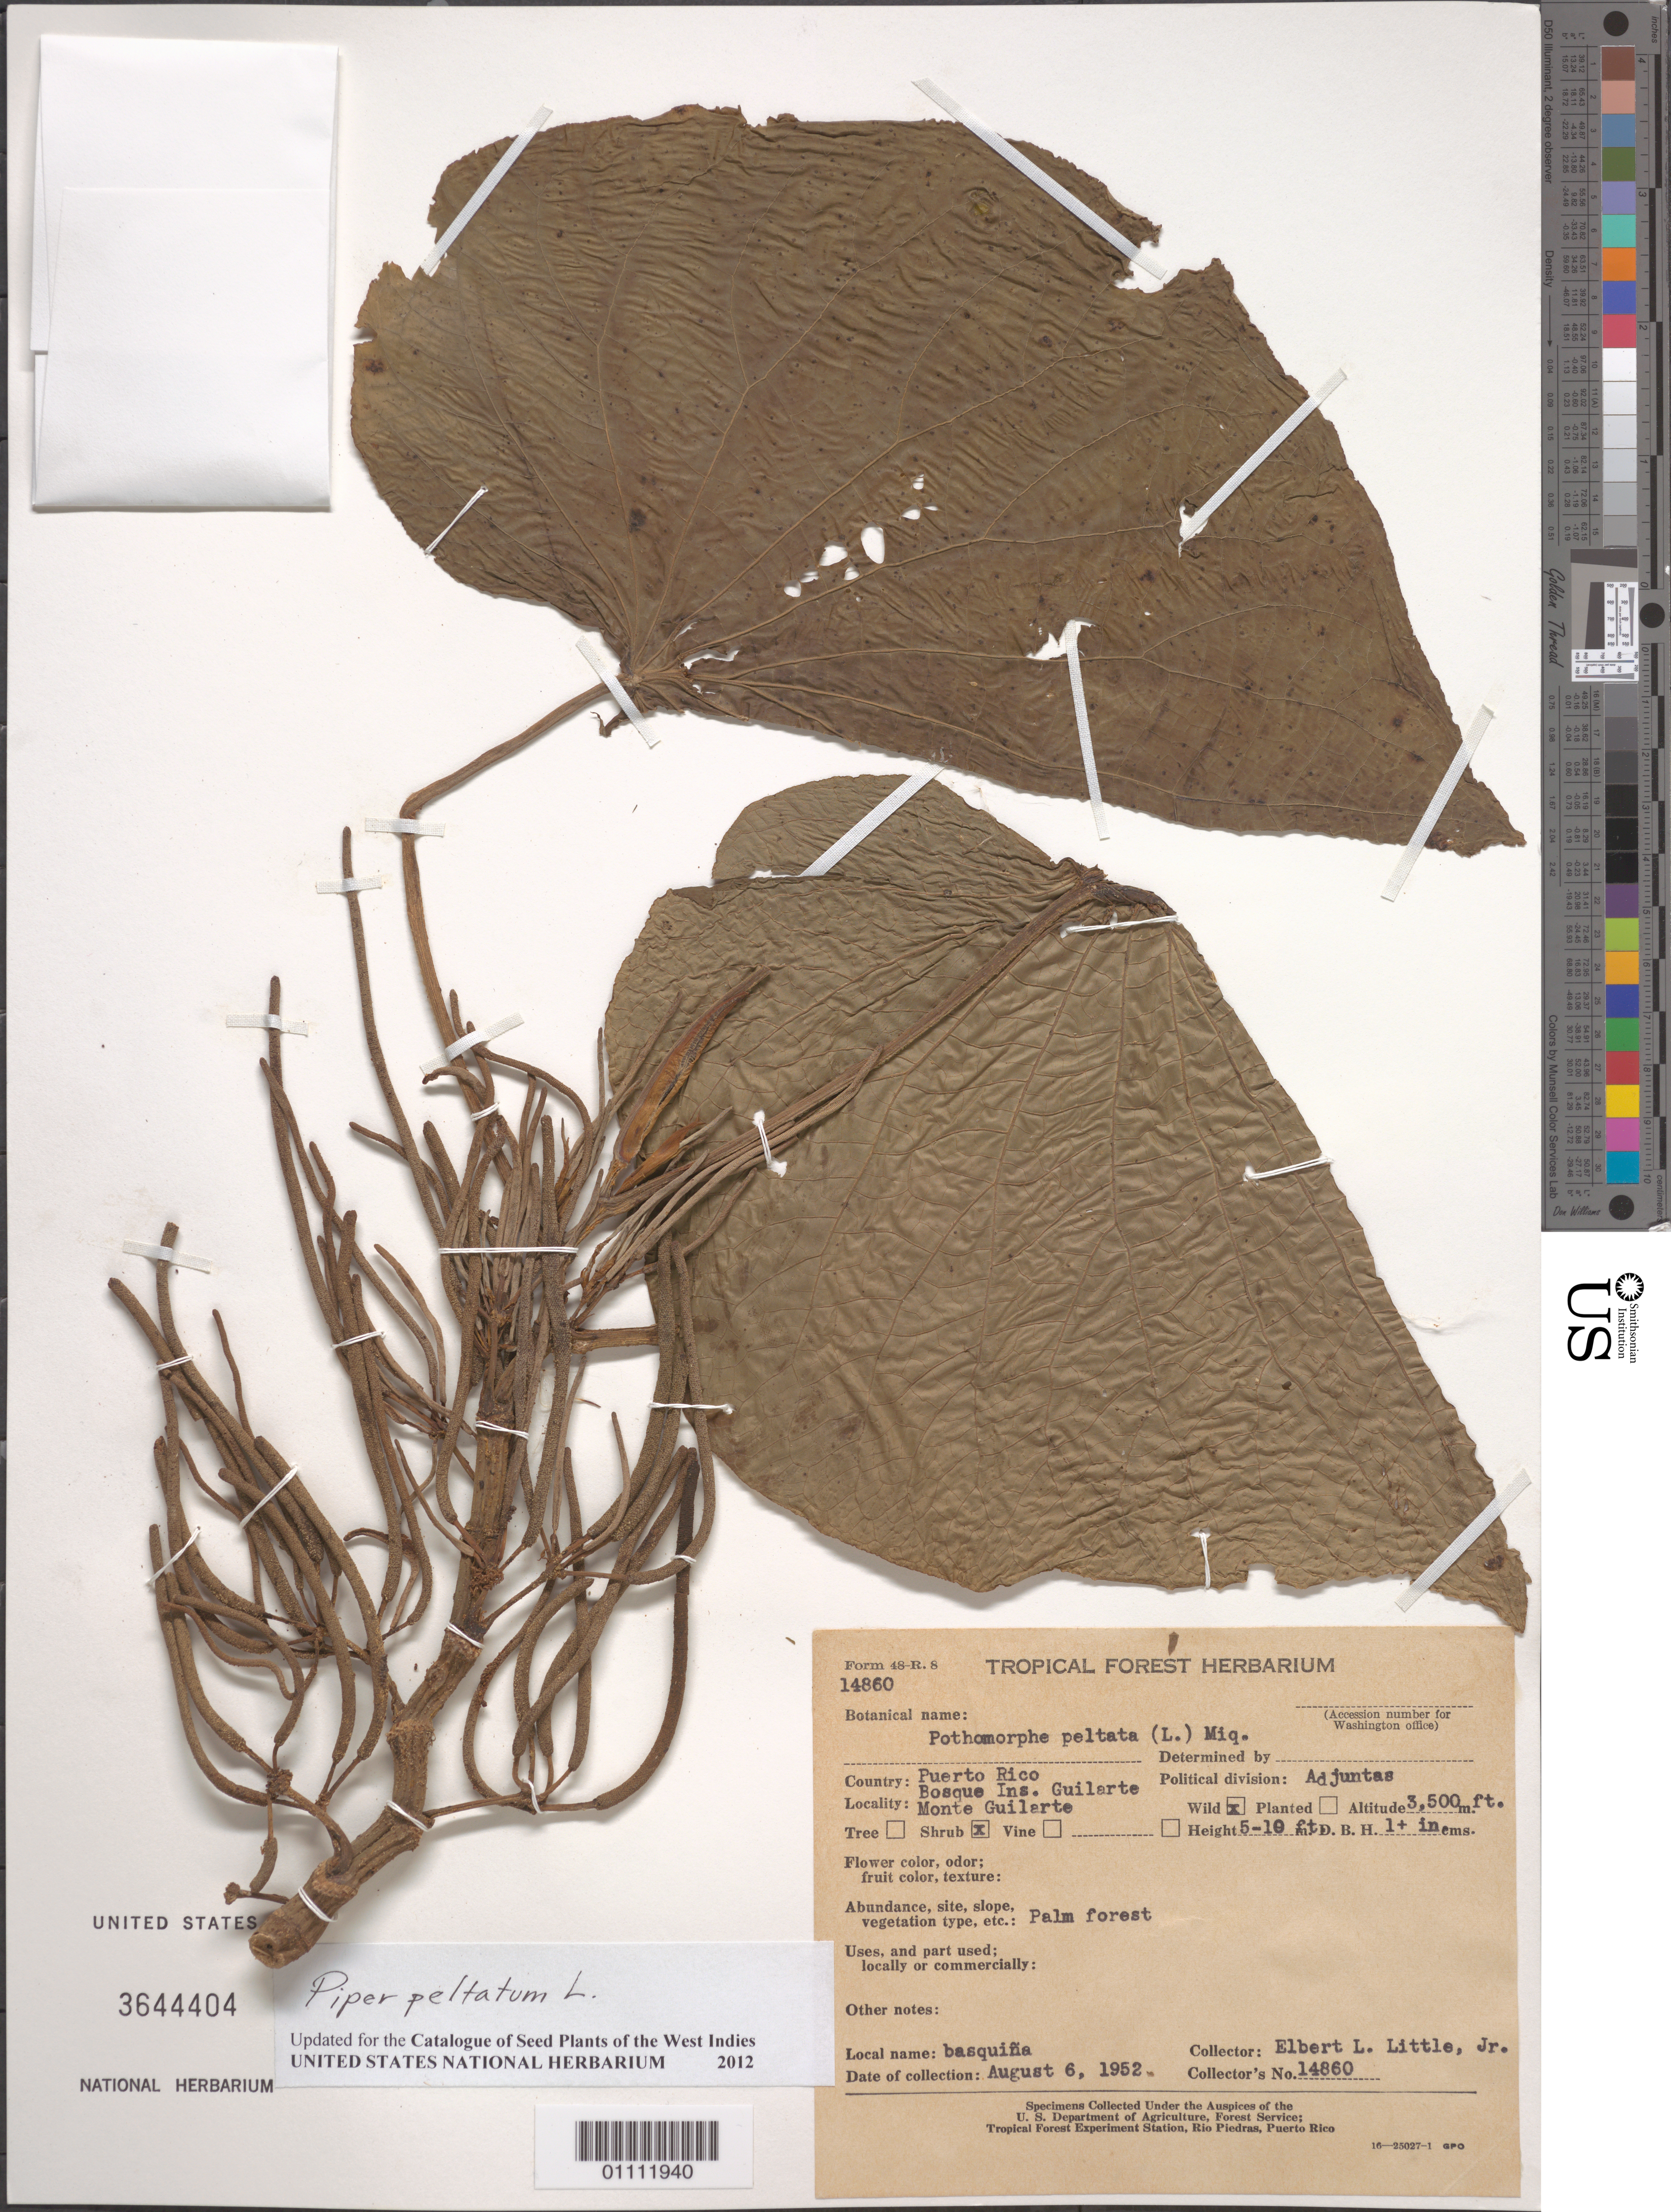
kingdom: Plantae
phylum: Tracheophyta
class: Magnoliopsida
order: Piperales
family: Piperaceae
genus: Piper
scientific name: Piper peltatum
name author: L.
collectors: E. L. Little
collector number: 14860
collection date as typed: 06 Aug 1952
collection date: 1952-08-06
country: Puerto Rico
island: Puerto Rico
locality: Adjuntas, Bosque Ins. Guilarte, Monte Guilarte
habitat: Palm forest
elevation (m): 1067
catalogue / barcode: US 3644404